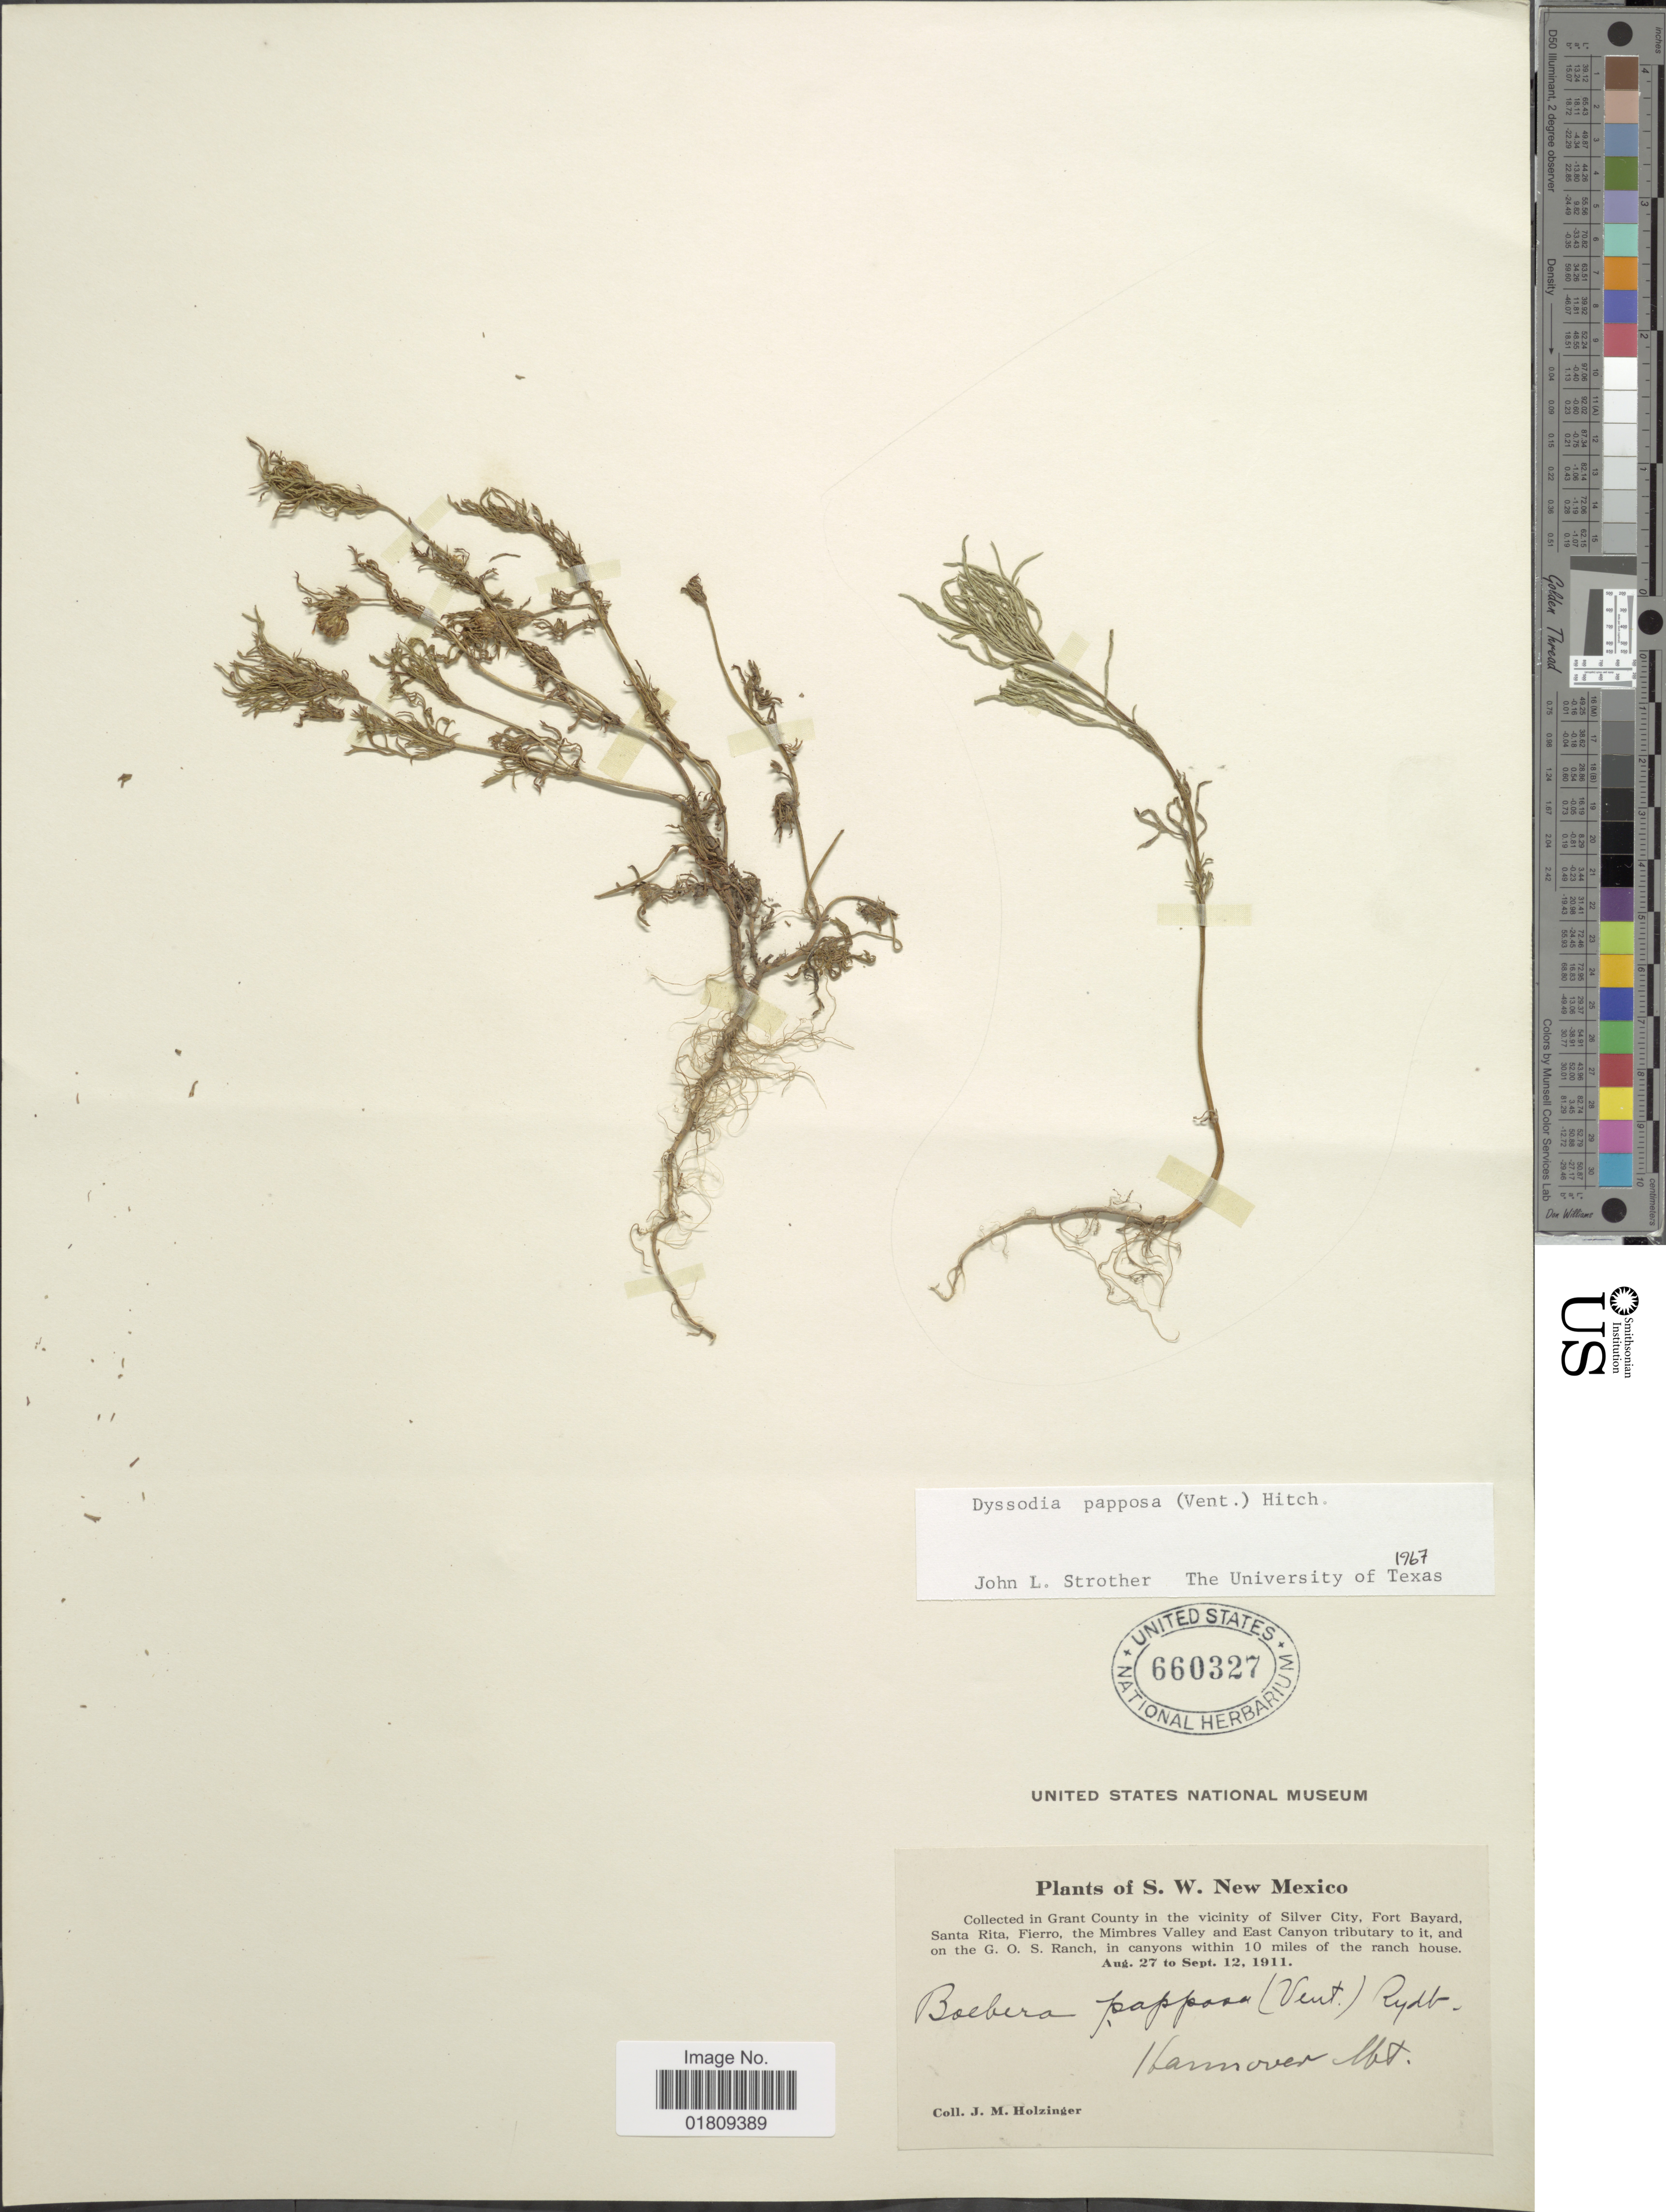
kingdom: Plantae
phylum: Tracheophyta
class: Magnoliopsida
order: Asterales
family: Asteraceae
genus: Dyssodia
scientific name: Dyssodia papposa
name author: (Vent.) Hitchc.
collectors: J. M. Holzinger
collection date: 1911-08-27/1911-09-12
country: United States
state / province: New Mexico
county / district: Grant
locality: Hanover Mt., Grant County (in the vicinity of Silver City, Fort Bayard, Santa Rita, Fierro, the Mimbres Valley and East Canyon tributary to it, and on the G.O.S. Ranch, in canyons within 10 miles of the ranch house).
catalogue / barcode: US 660327